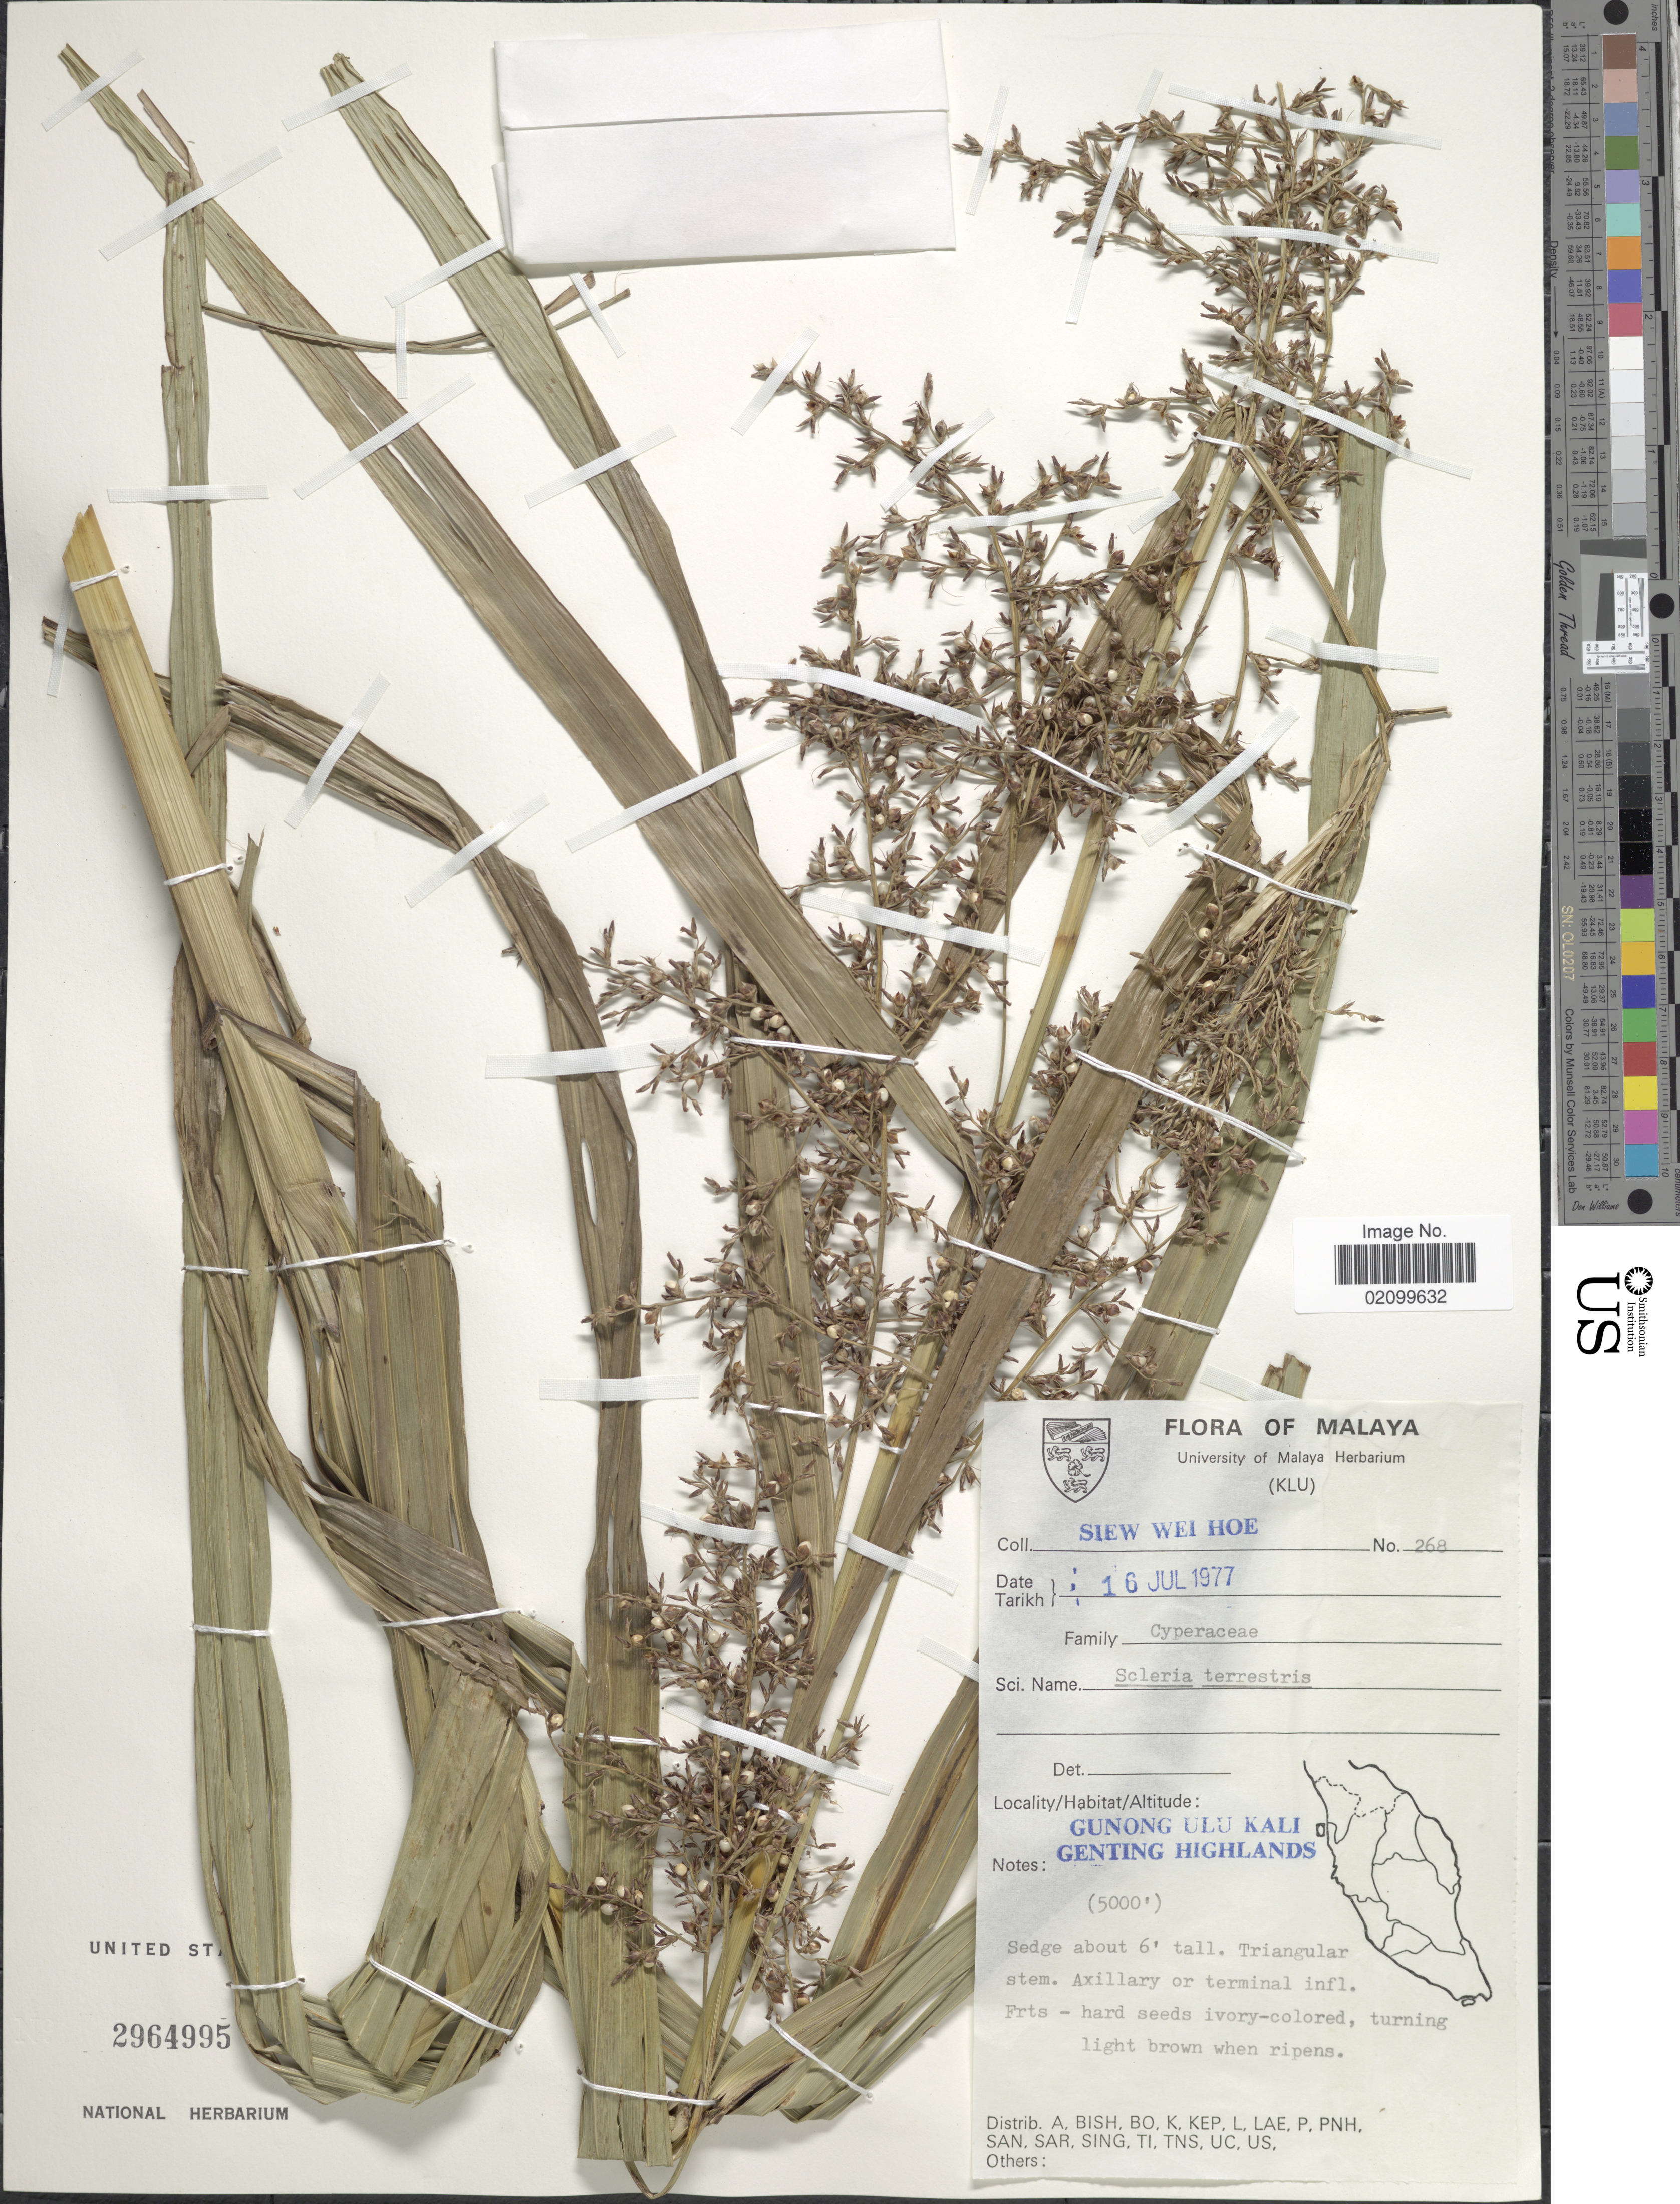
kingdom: Plantae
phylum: Tracheophyta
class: Liliopsida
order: Poales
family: Cyperaceae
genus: Scleria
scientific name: Scleria terrestris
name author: (L.) Fassett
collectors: S. Hoe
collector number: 268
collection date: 1977-07-16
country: Malaysia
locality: Malaya. Gunong Ulu Kali, Genting Highlands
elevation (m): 1524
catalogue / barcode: US 2964995